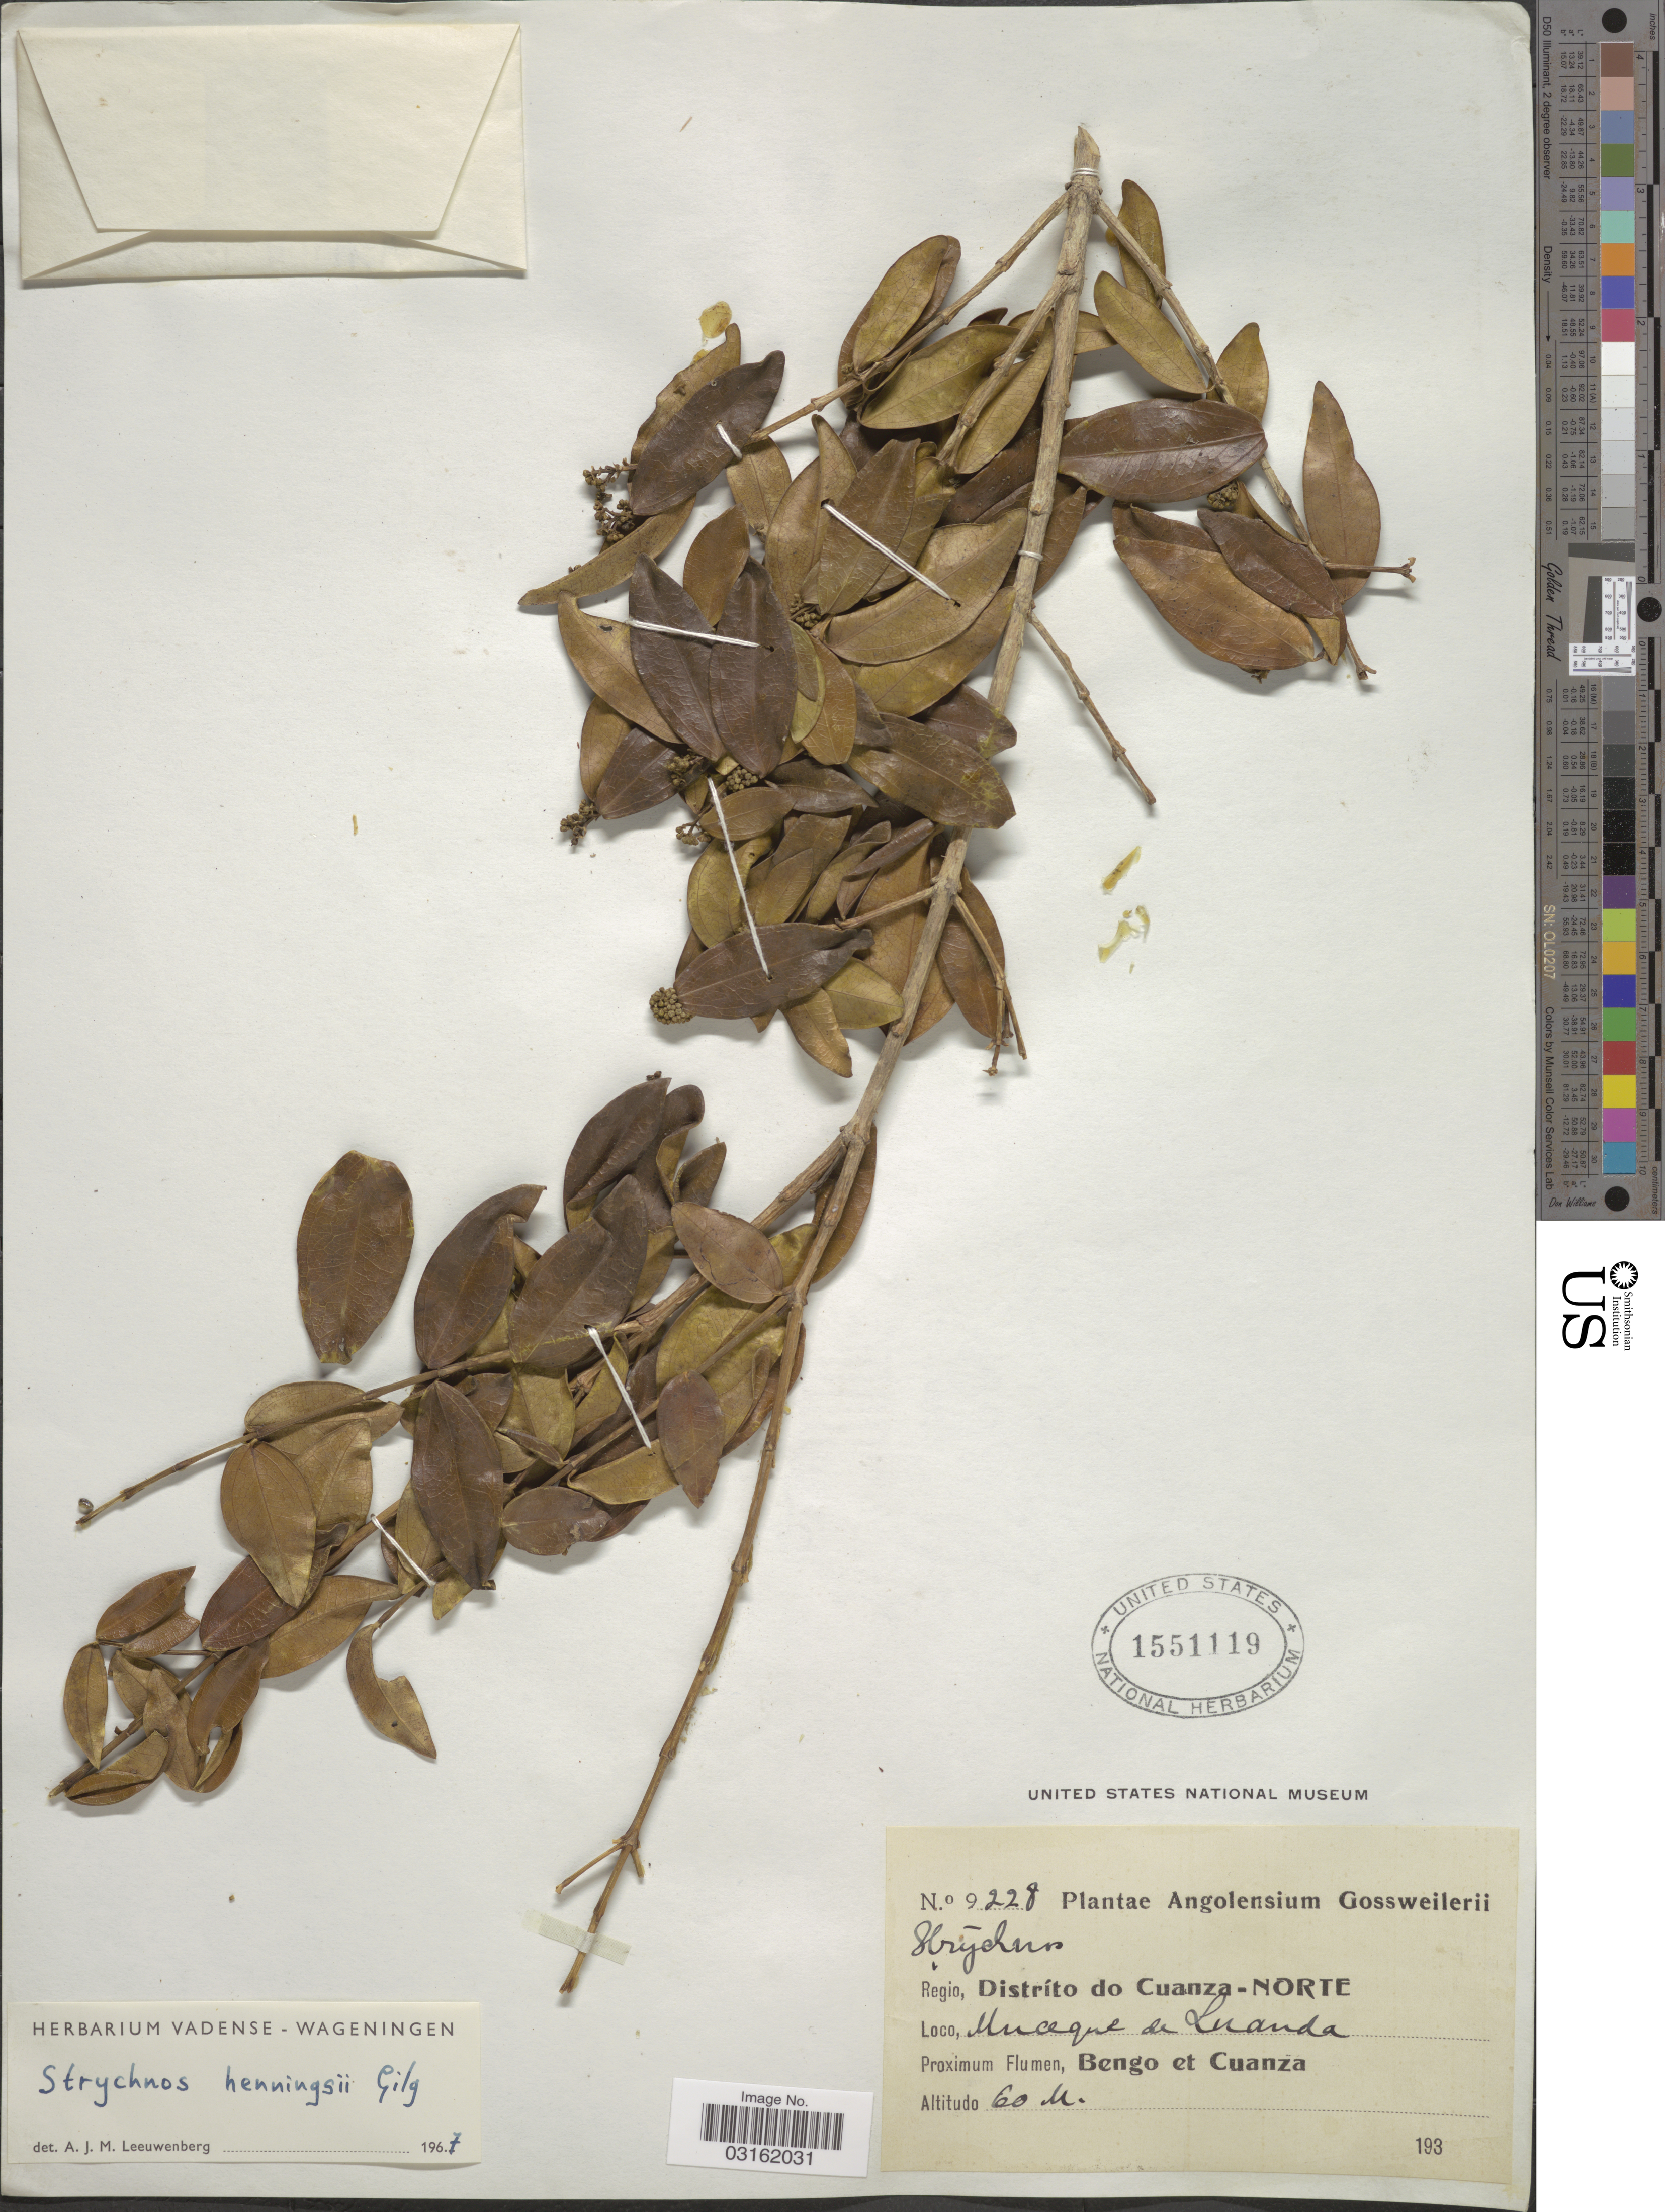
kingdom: Plantae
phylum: Tracheophyta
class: Magnoliopsida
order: Gentianales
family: Loganiaceae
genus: Strychnos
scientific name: Strychnos henningsii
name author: Gilg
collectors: -. Gossweiler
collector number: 9228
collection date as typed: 193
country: Angola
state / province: Cuanza Norte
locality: Regio, Distríto do Cuanza-Norte, Muceque de Luanda, Proximum Flumen, Bengo et Cuanza.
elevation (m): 60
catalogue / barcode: US 1551119